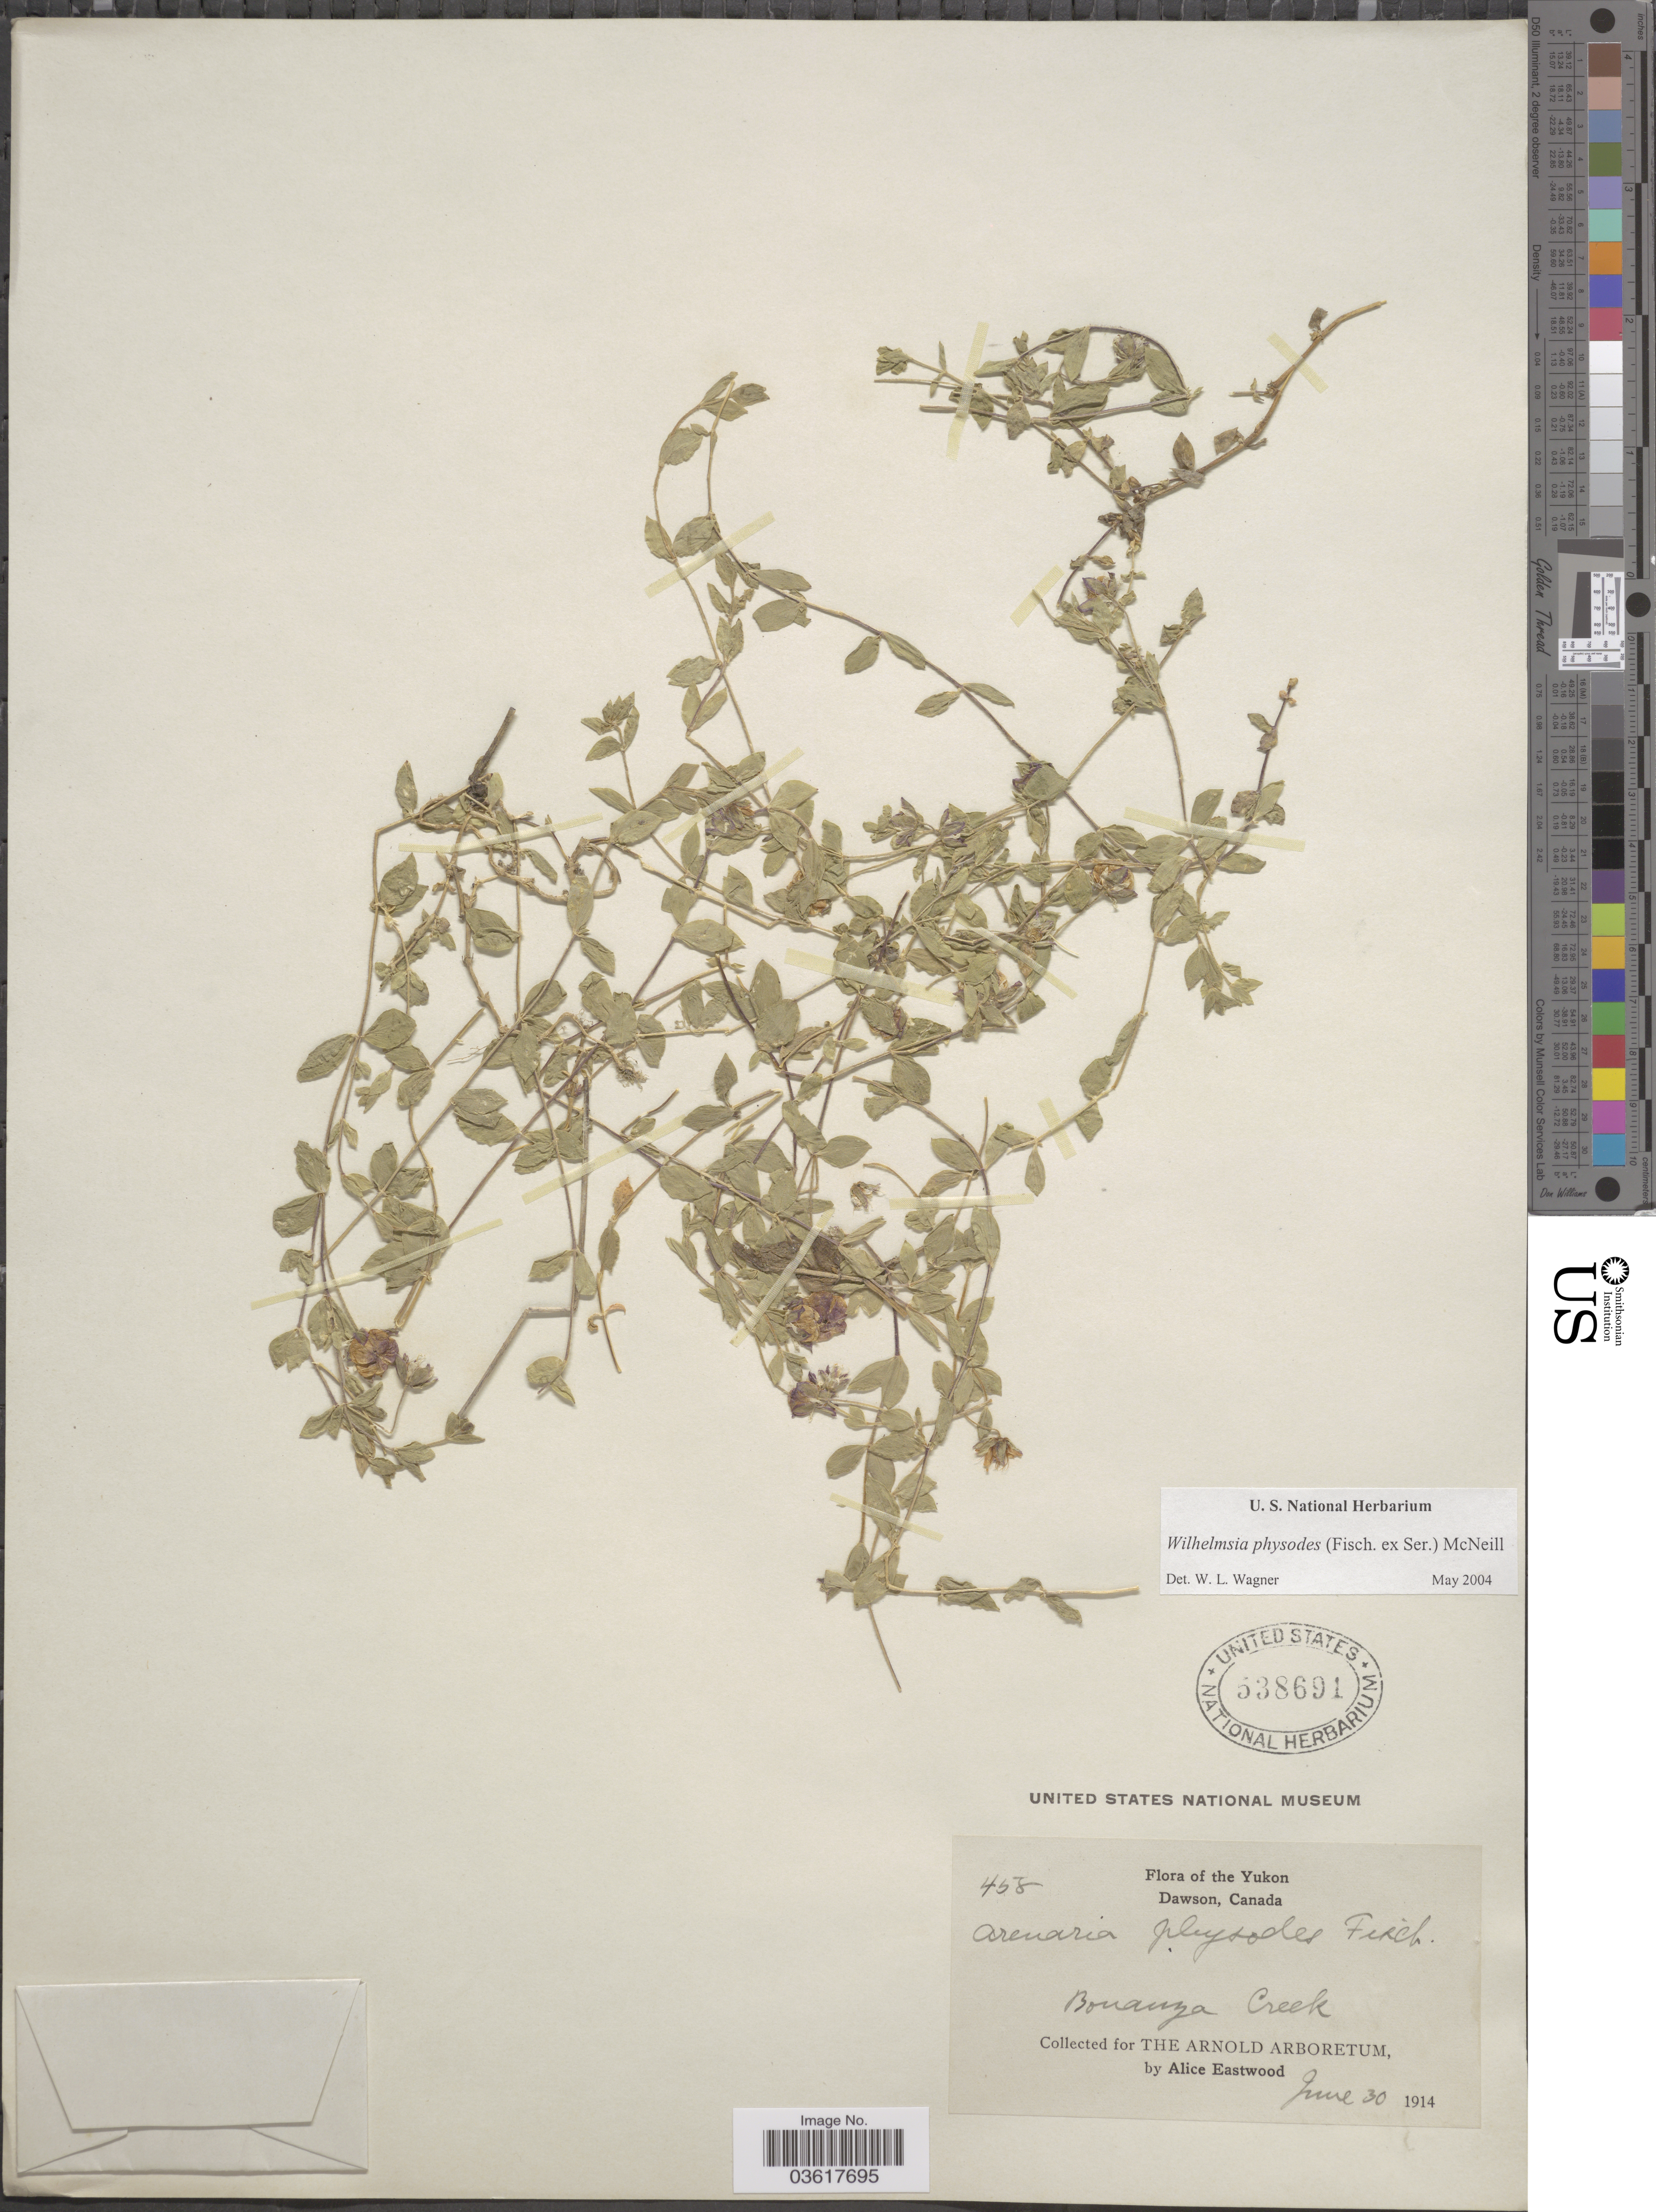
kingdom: Plantae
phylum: Tracheophyta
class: Magnoliopsida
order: Caryophyllales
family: Caryophyllaceae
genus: Wilhelmsia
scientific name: Wilhelmsia physodes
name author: (Fisch. ex Ser.) McNeill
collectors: A. Eastwood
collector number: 458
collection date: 1914-06-30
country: Canada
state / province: Yukon Territory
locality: Yukon. Dawson. Bonanza Creek.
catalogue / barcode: US 538691